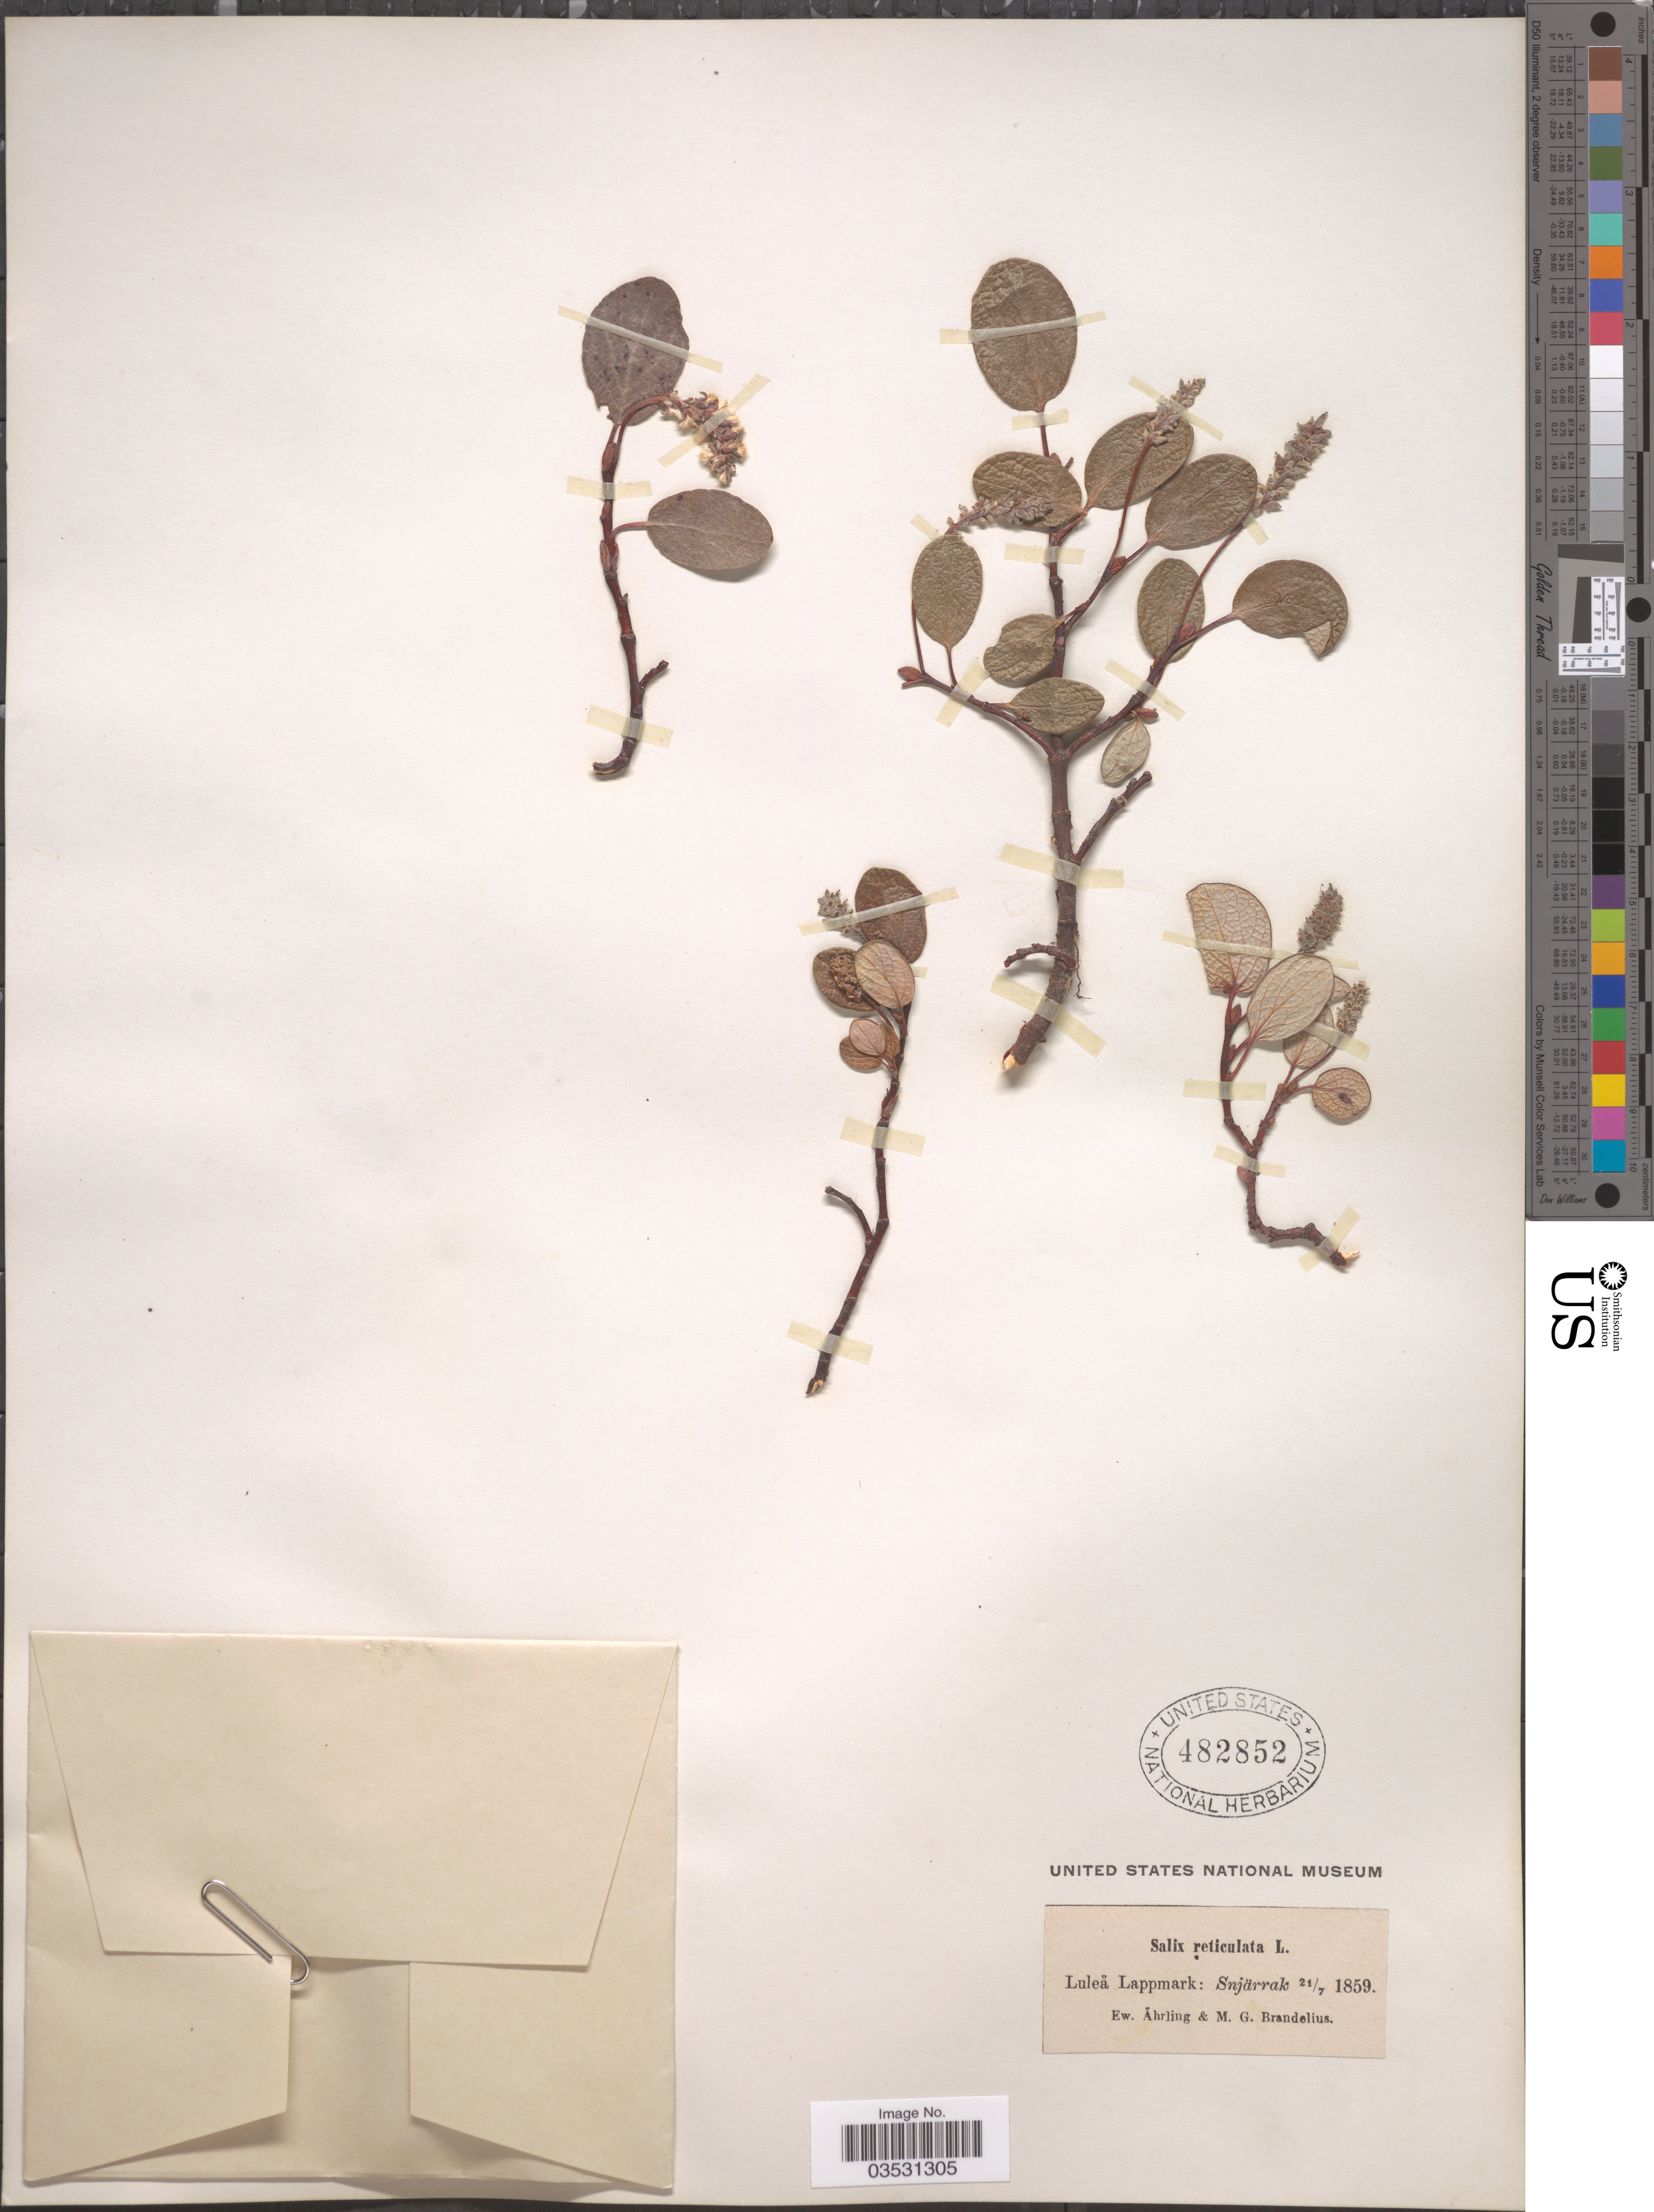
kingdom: Plantae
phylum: Tracheophyta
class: Magnoliopsida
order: Malpighiales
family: Salicaceae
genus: Salix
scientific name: Salix reticulata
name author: L.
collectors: E. Ahrling & M. Brandelius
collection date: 1859-07-21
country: Sweden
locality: Luleå Lappmark: Snjärrak.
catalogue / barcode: US 482852